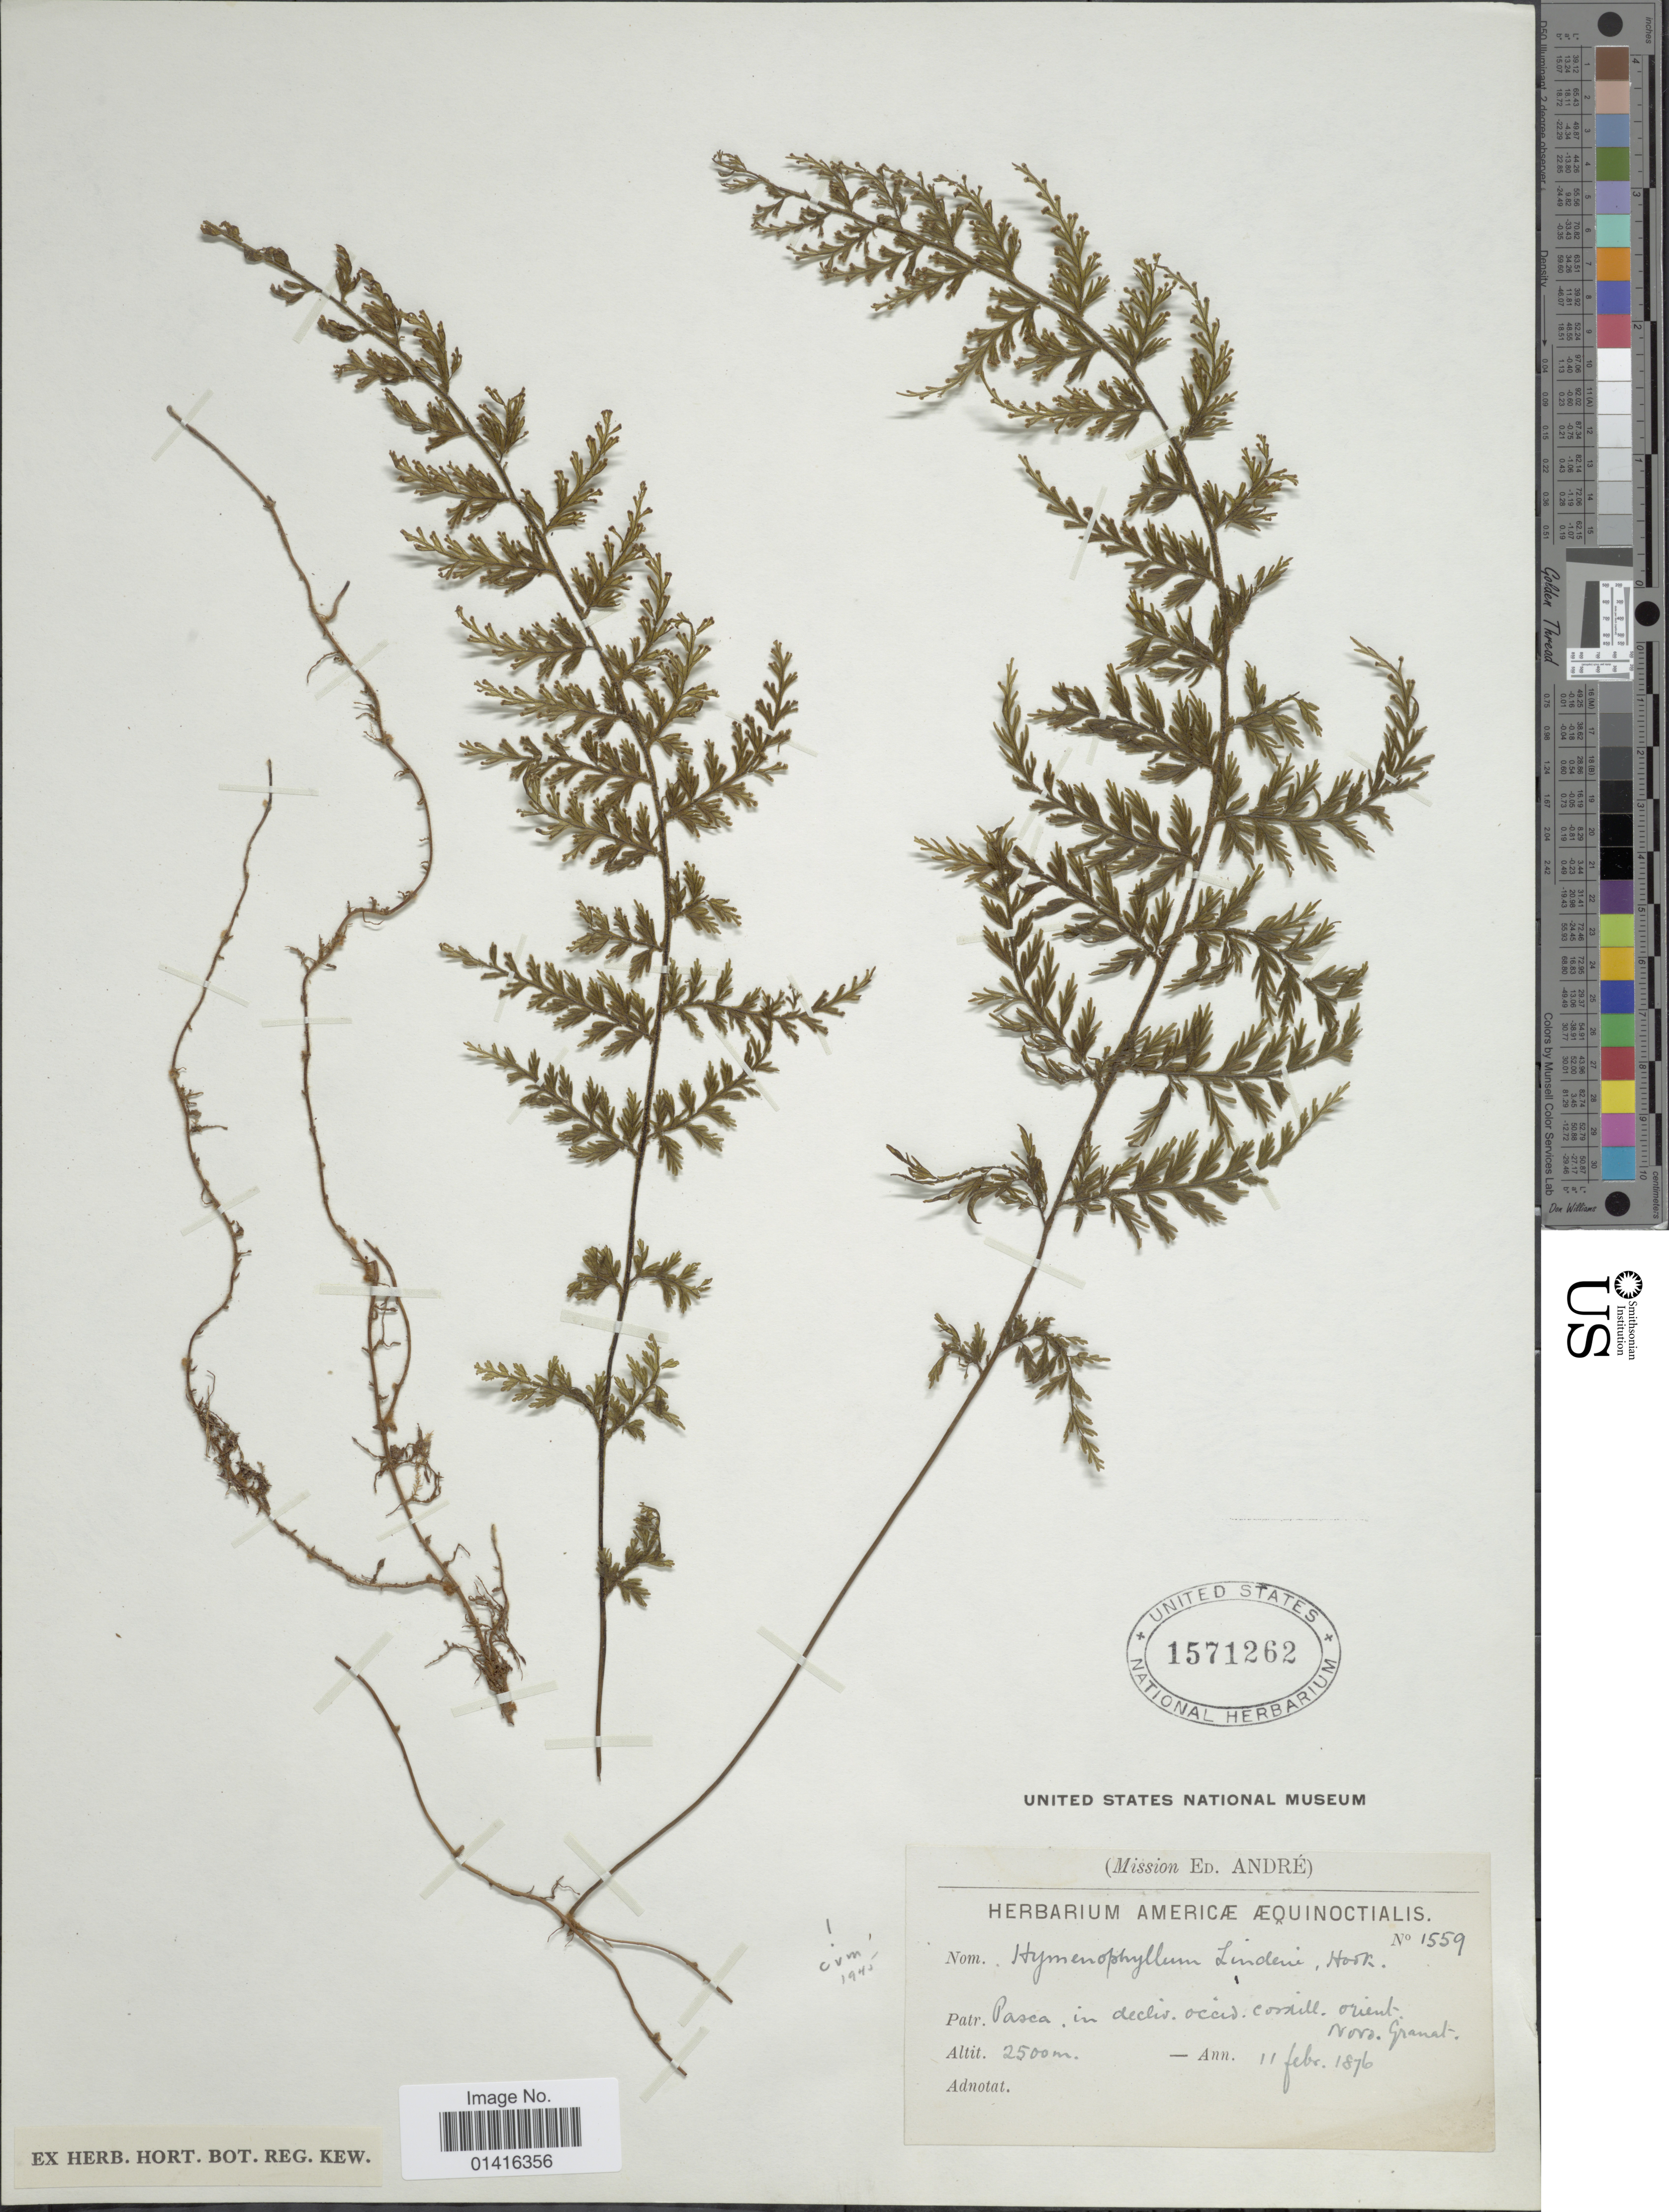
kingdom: Plantae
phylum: Tracheophyta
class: Polypodiopsida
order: Hymenophyllales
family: Hymenophyllaceae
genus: Hymenophyllum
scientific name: Hymenophyllum lindenii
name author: Hook.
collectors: E. Andre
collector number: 1559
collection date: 1876-02-11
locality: Pasca, in declis. occid. cordill. orient. Nord. Granat. [interpreted]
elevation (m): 2500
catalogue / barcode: US 1571262